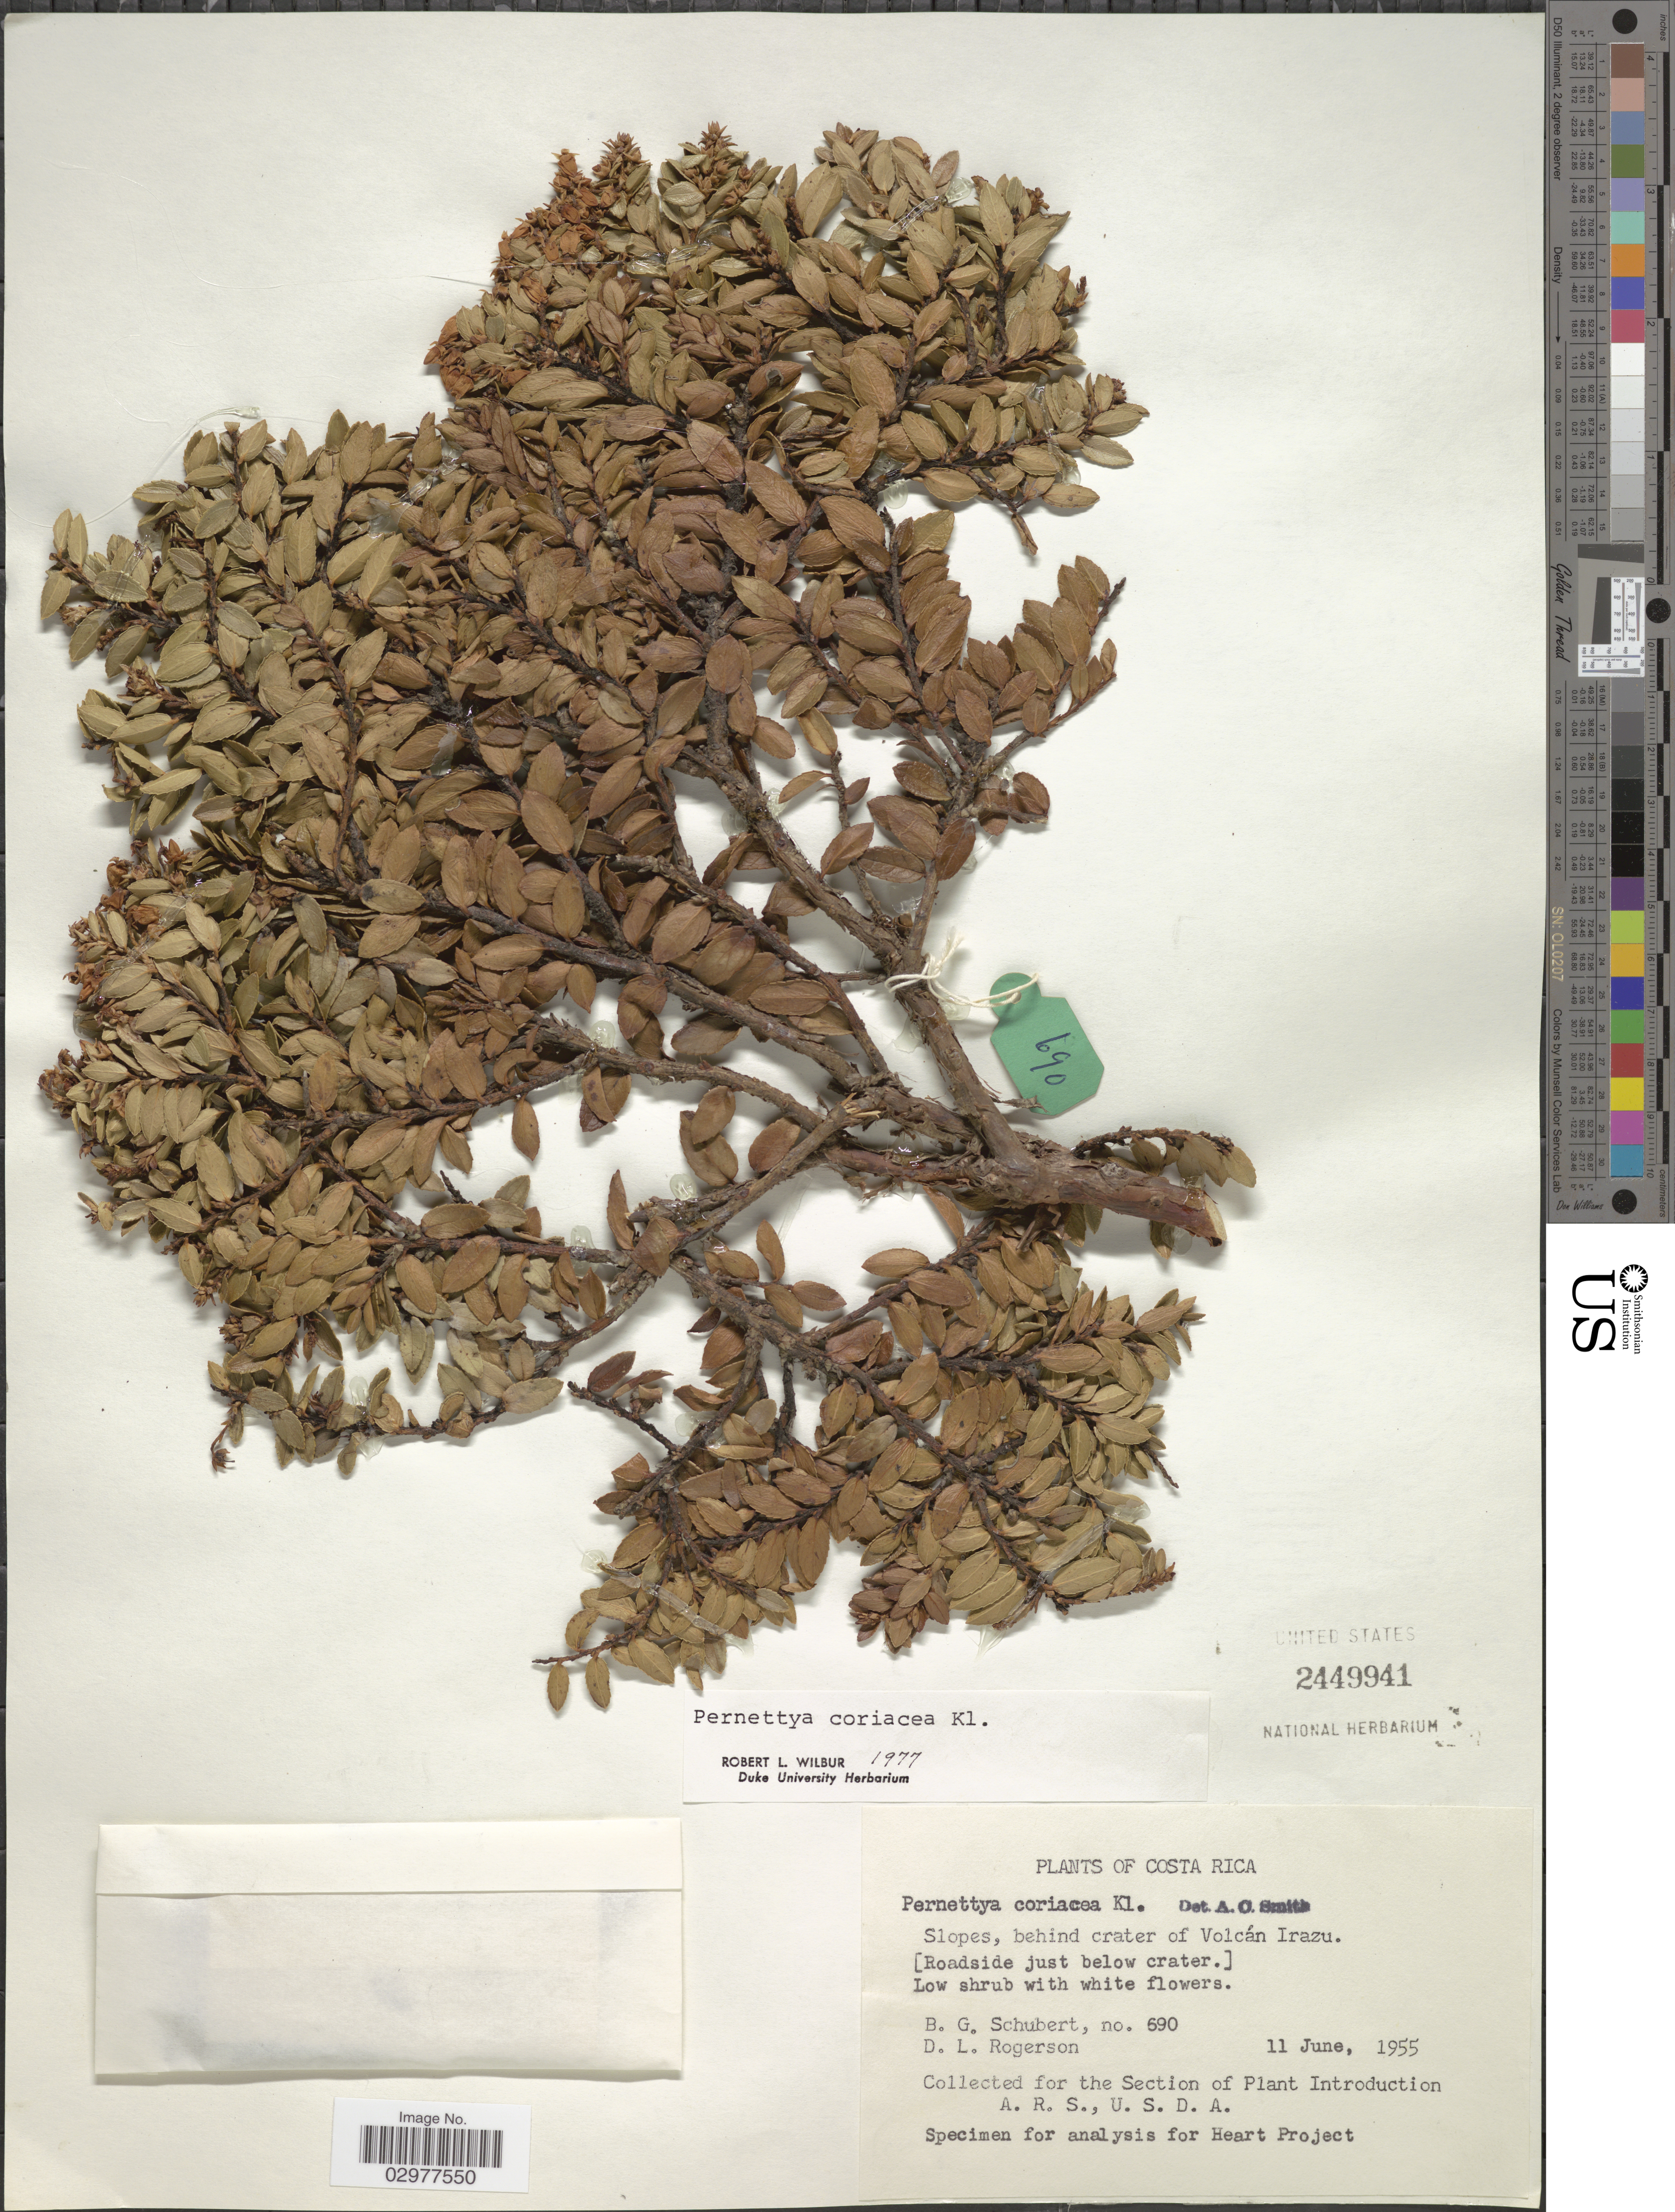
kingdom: Plantae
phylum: Tracheophyta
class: Magnoliopsida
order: Ericales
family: Ericaceae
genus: Pernettya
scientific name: Pernettya prostrata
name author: (Cav.) DC.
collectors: B. Schubert & D. Rogerson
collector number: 690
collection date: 1955-06-11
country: Costa Rica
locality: Slopes, behind crater of Volcán Irazu.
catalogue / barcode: US 2449941